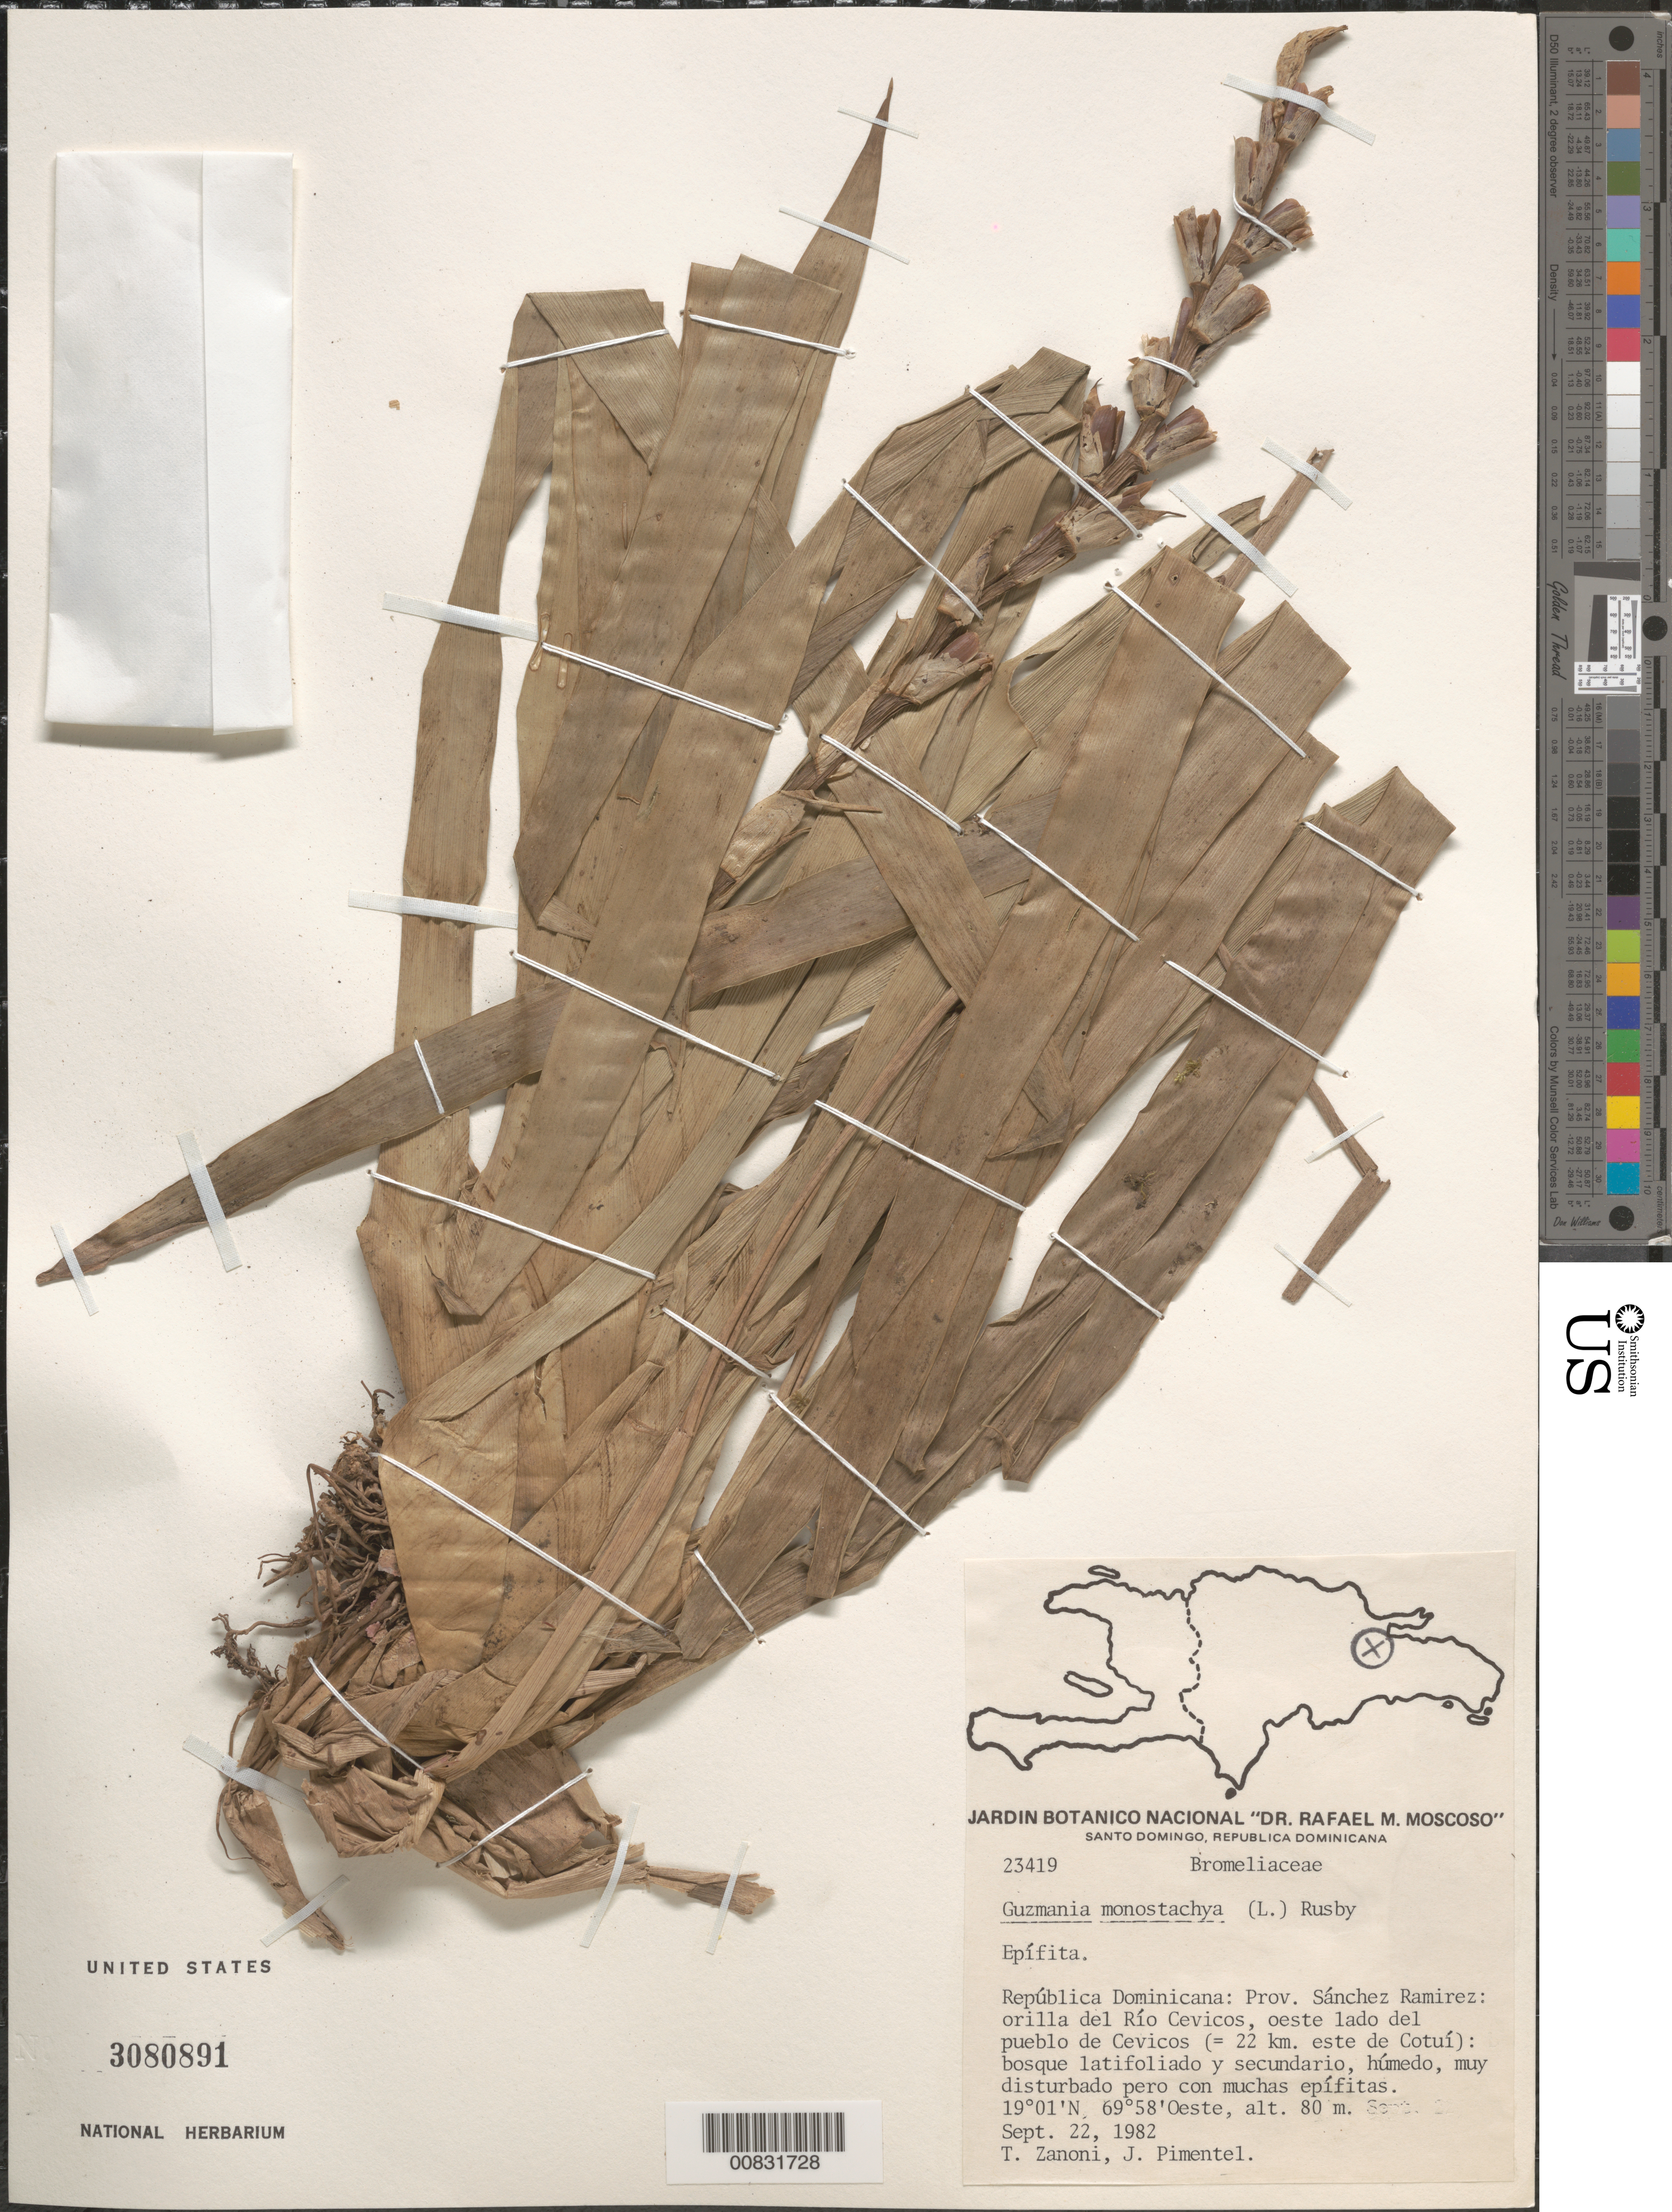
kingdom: Plantae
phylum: Tracheophyta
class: Liliopsida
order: Poales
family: Bromeliaceae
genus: Guzmania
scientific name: Guzmania monostachia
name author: (L.) Rusby ex Mez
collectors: T. A. Zanoni & J. Pimentel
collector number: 23419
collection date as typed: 22 Sep 1982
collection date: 1982-09-22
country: Dominican Republic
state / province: Sanchez Ramirez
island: Hispaniola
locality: Orilla del Río Cevicos, oeste lado del Pueblo de Cevicos (= 22 km. este de Cotuí).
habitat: Bosque latifoliado y secundario, húmedo muy disturbado pero con muchas epífitas.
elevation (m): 80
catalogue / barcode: US 3080891